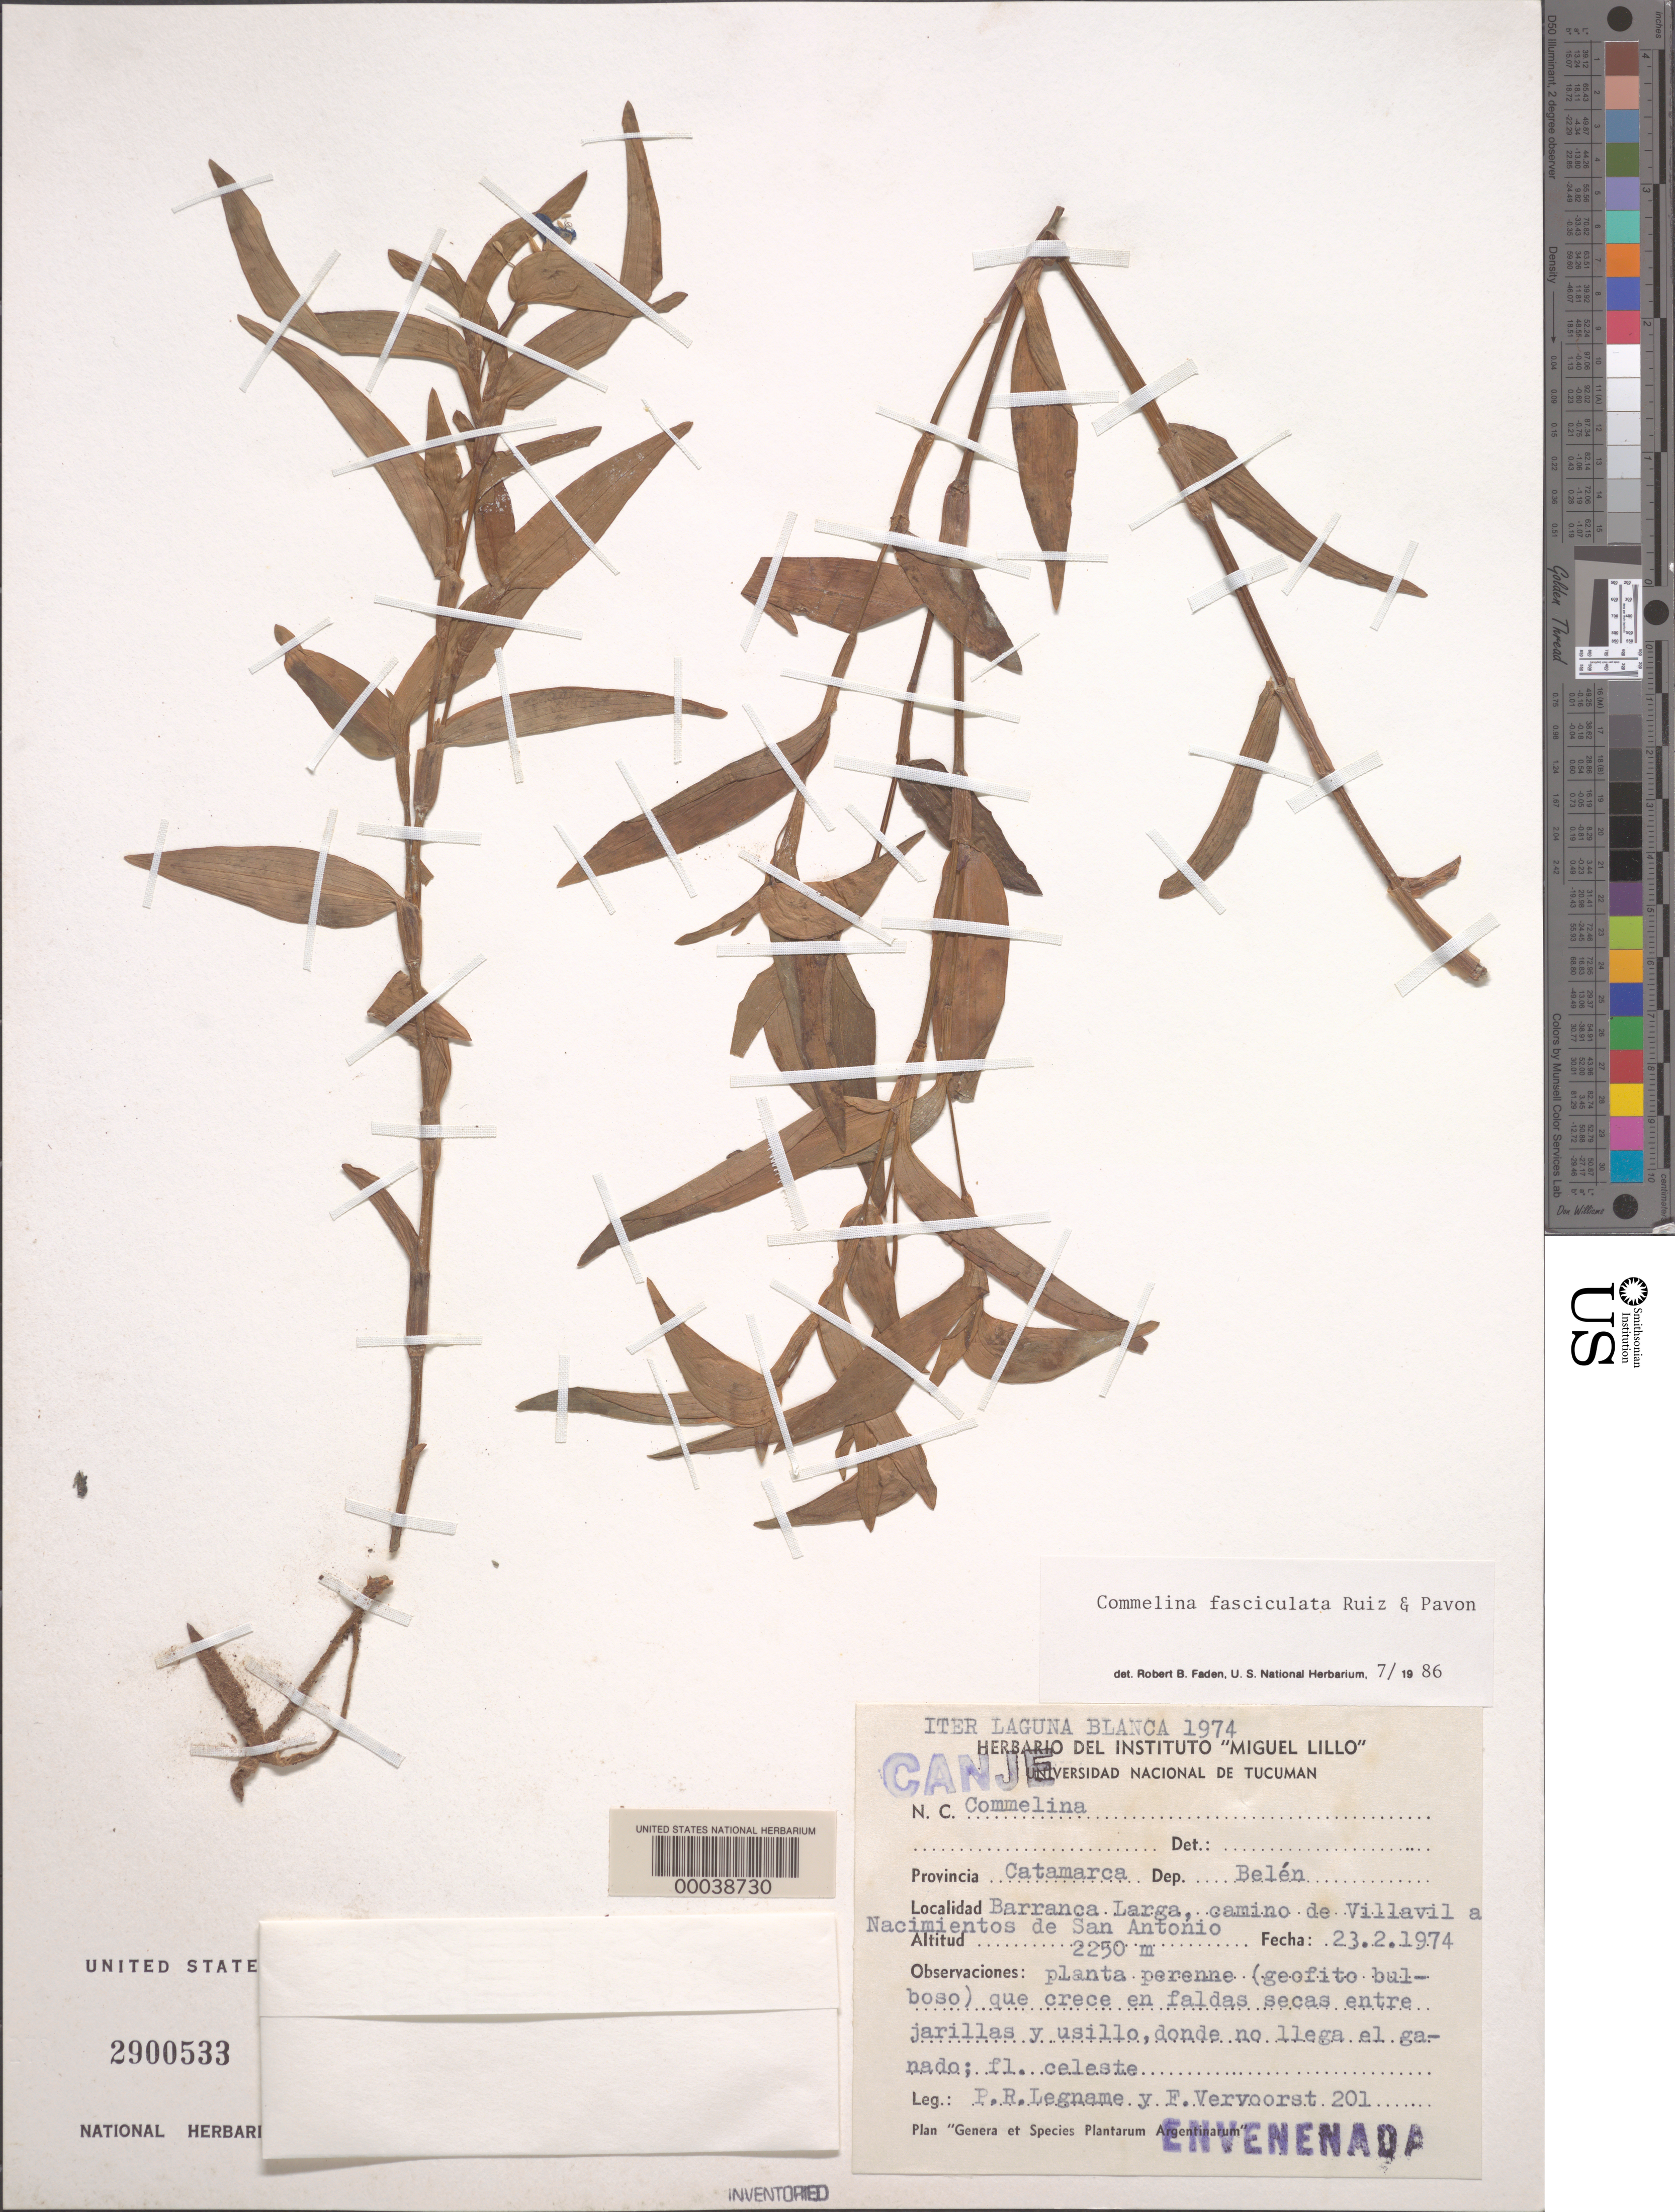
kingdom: Plantae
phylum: Tracheophyta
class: Liliopsida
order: Commelinales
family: Commelinaceae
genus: Commelina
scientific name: Commelina fasciculata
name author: Ruiz & Pav.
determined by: Faden, Robert B., (US), Smithsonian Institution - National Museum of Natural History (UNITED STATES)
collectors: P. R. Legname & F. B. Vervoorst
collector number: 201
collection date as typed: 23 Feb 1974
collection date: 1974-02-23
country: Argentina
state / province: Catamarca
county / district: Belén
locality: Barranca Larga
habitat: Hillside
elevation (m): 2250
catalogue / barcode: US 2900533